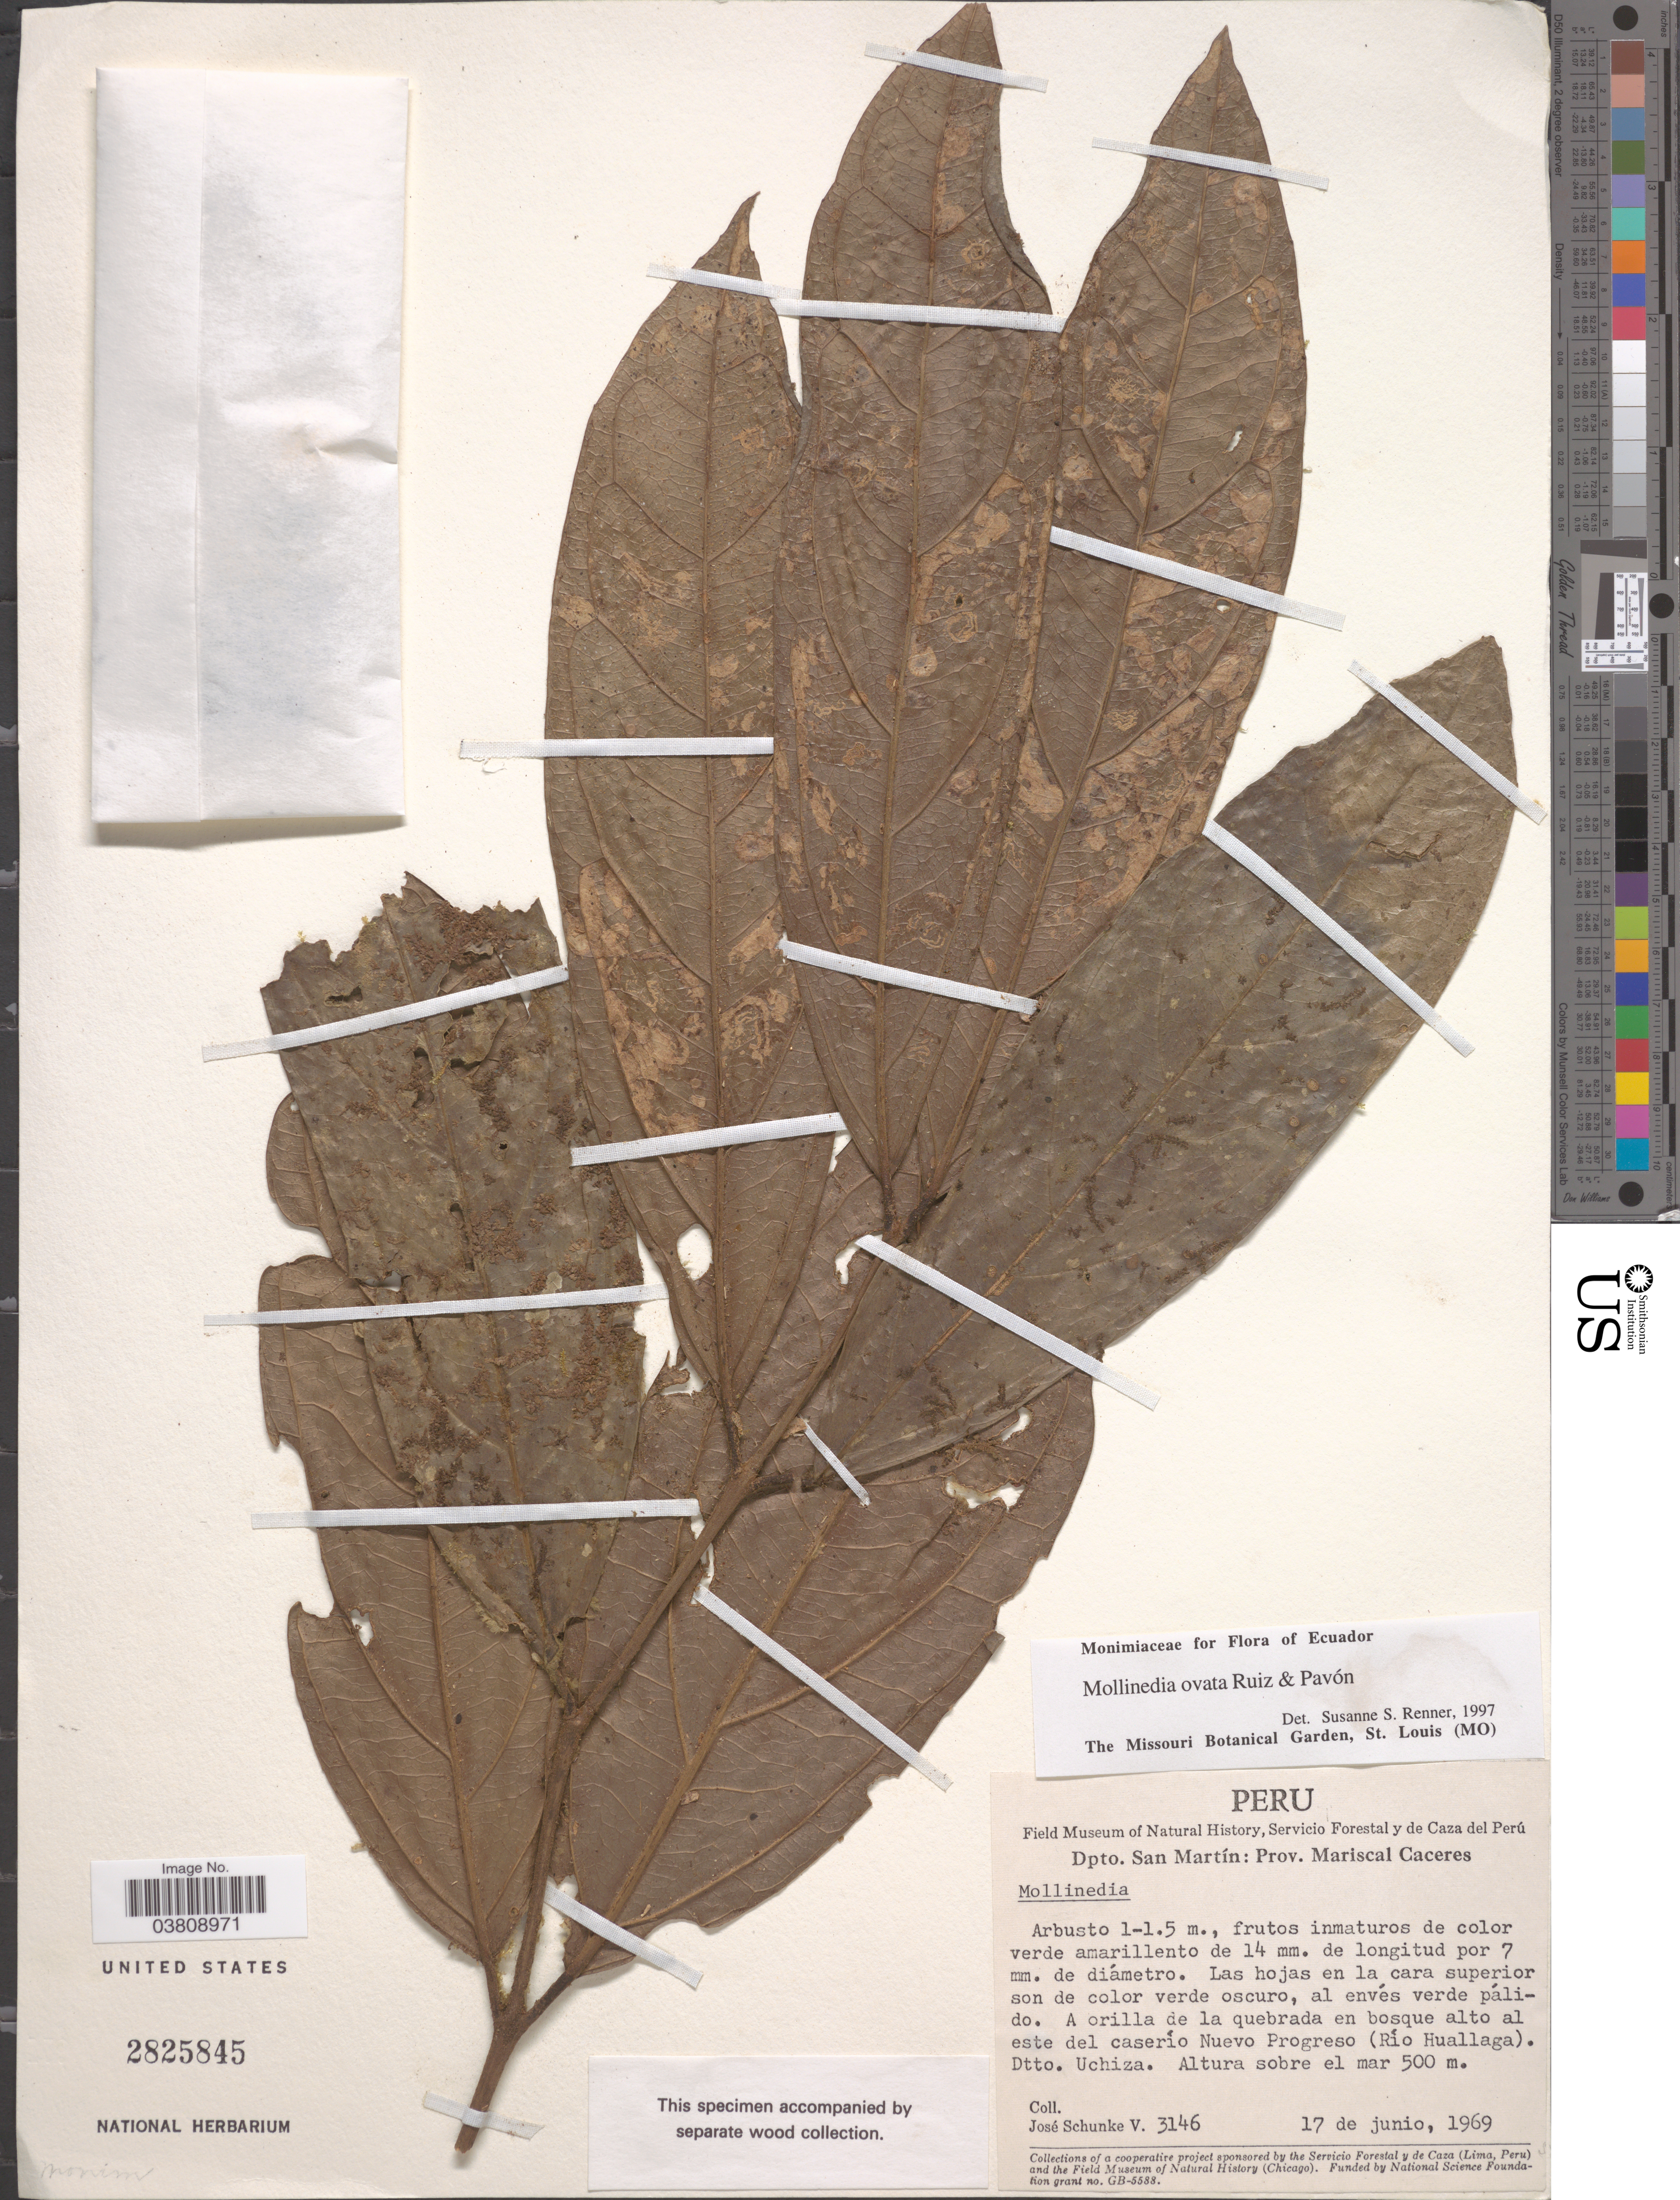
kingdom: Plantae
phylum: Tracheophyta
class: Magnoliopsida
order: Laurales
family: Monimiaceae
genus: Mollinedia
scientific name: Mollinedia ovata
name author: Ruiz & Pav.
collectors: J. Schunke Vigo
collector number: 3146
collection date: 1969-06-17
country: Peru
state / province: San Martín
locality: Dpto. San Martín: Prov. Mariscal Caceres. A orilla de la quebrada en bosque alto al este del caserío Nuevo Progreso (Río Huallaga). Dtto. Uchiza.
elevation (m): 500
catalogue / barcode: US 2825845